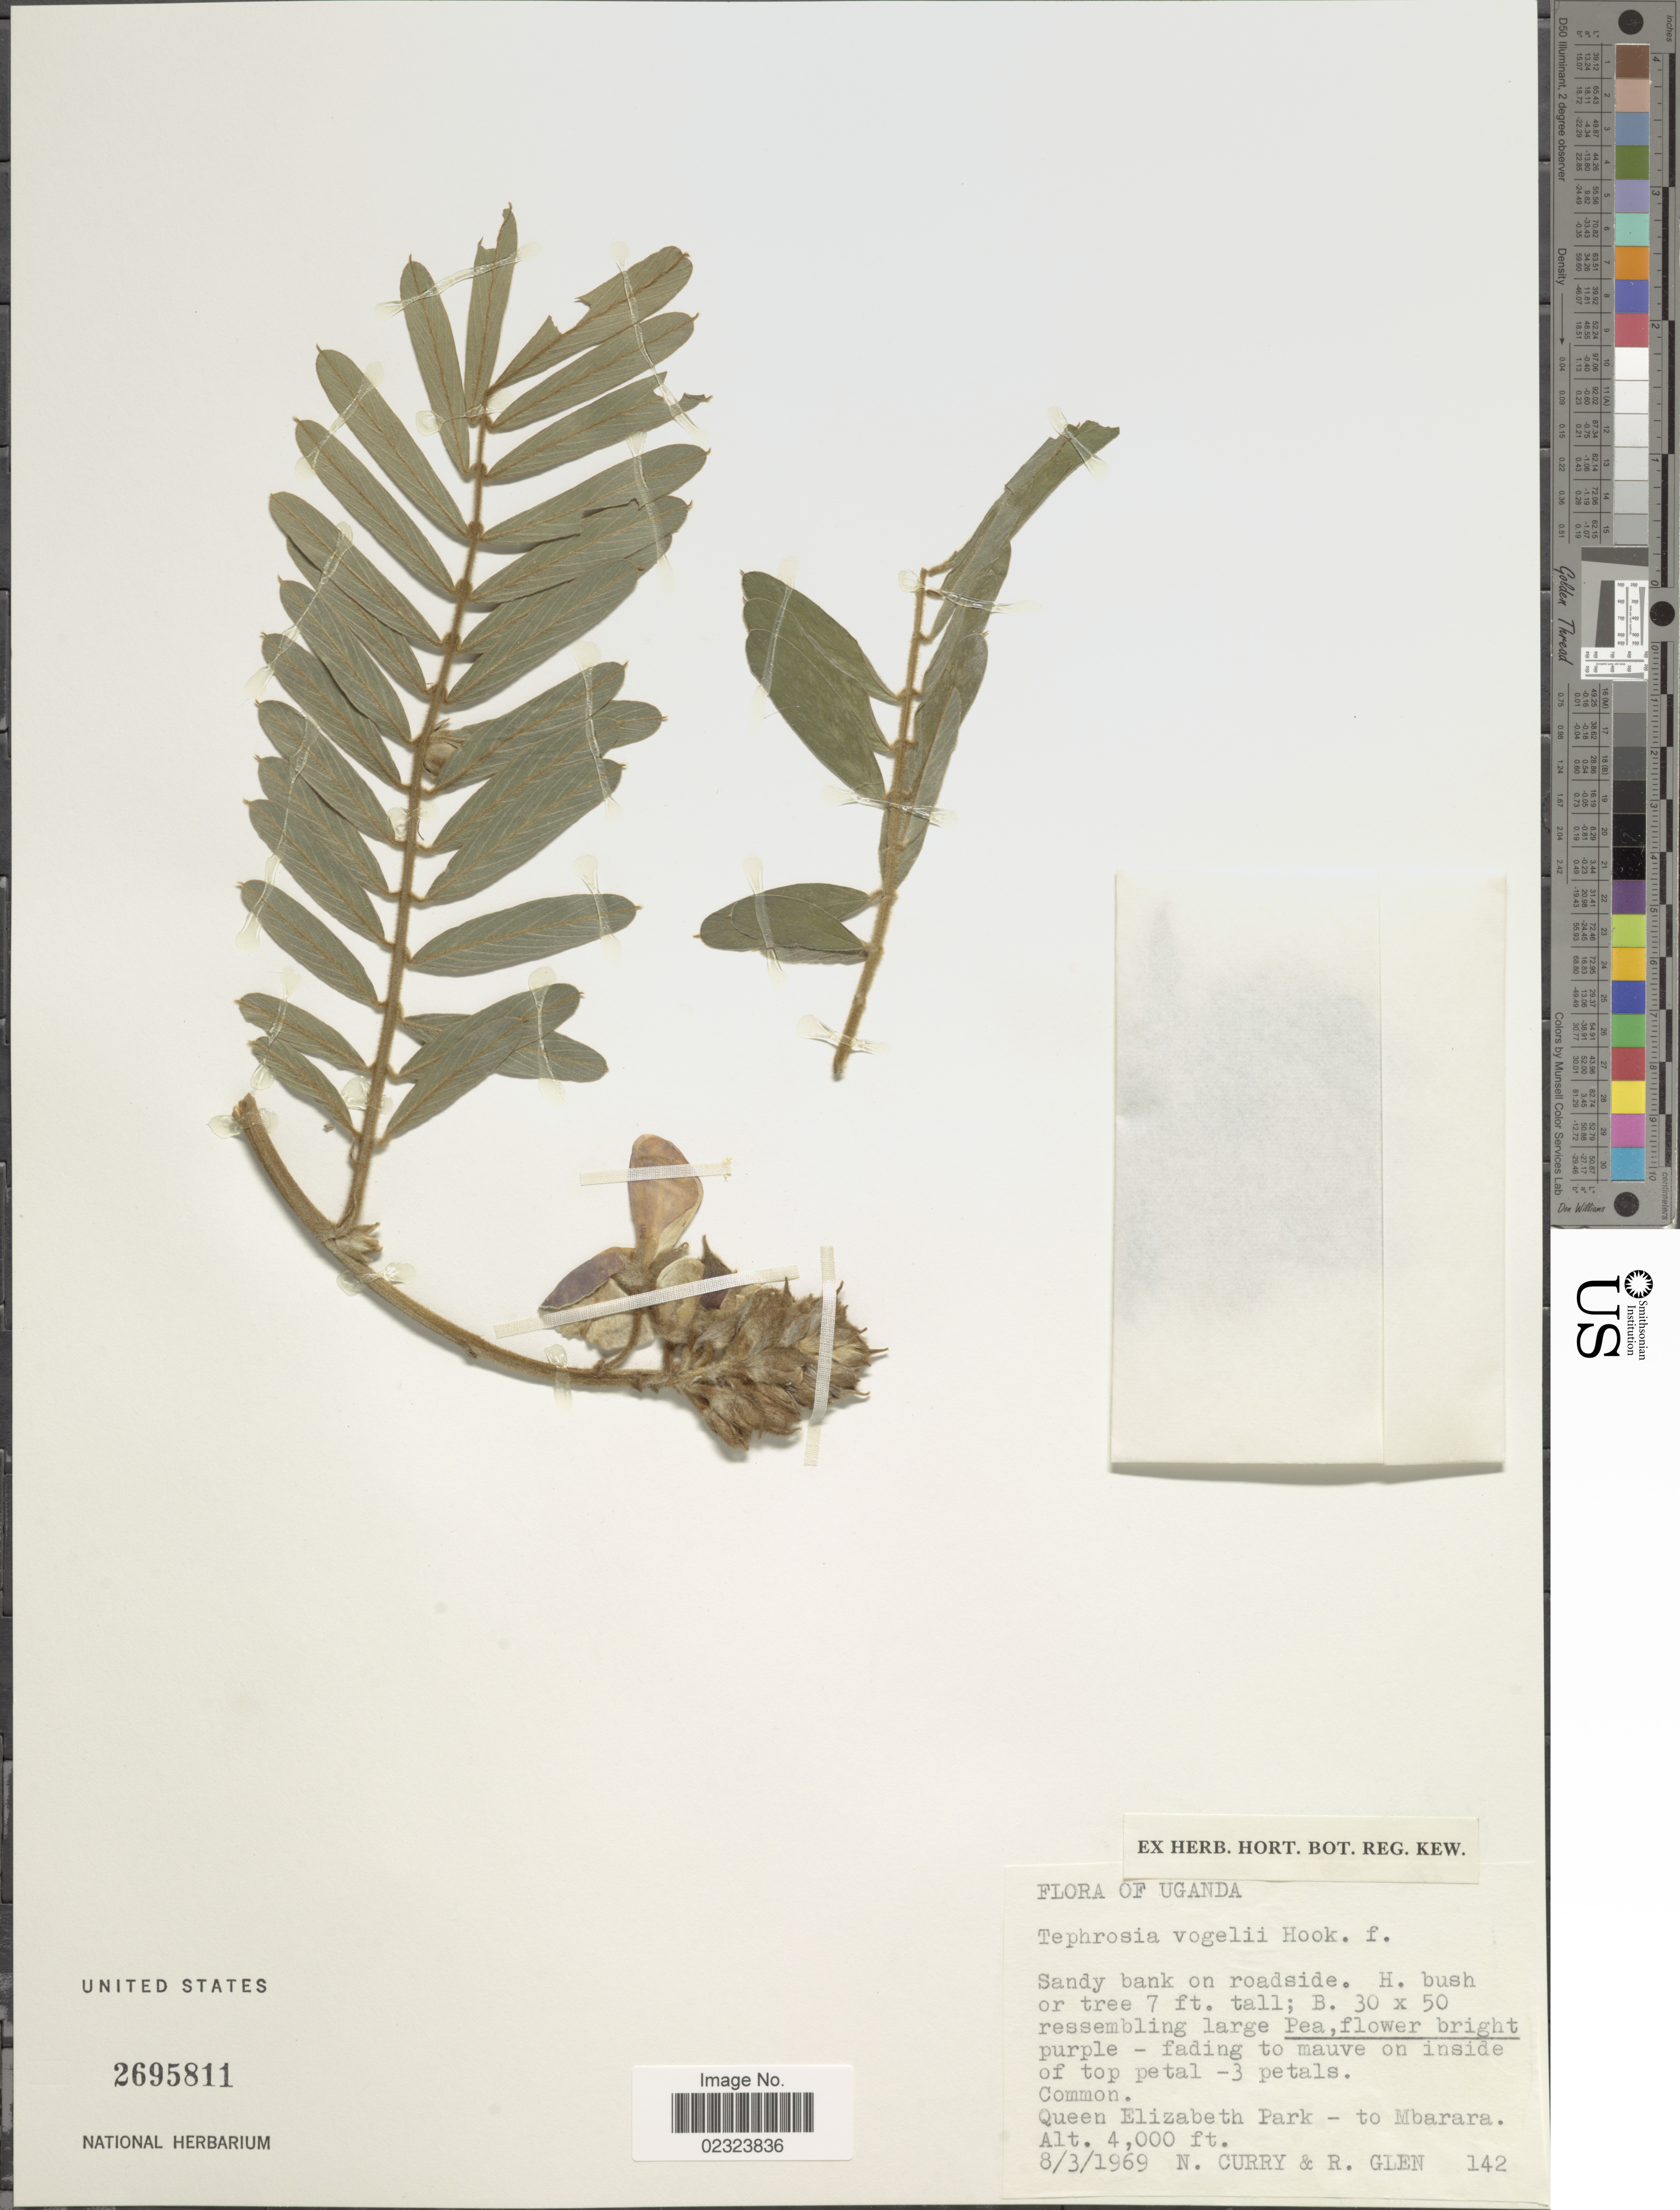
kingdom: Plantae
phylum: Tracheophyta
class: Magnoliopsida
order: Fabales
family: Fabaceae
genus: Tephrosia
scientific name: Tephrosia vogelii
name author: Hook. f.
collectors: N. Curry & R. Glen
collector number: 142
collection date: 1969-03-08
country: Uganda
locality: Queen Elizabeth Park - to Mbarara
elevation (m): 1219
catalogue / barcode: US 2695811